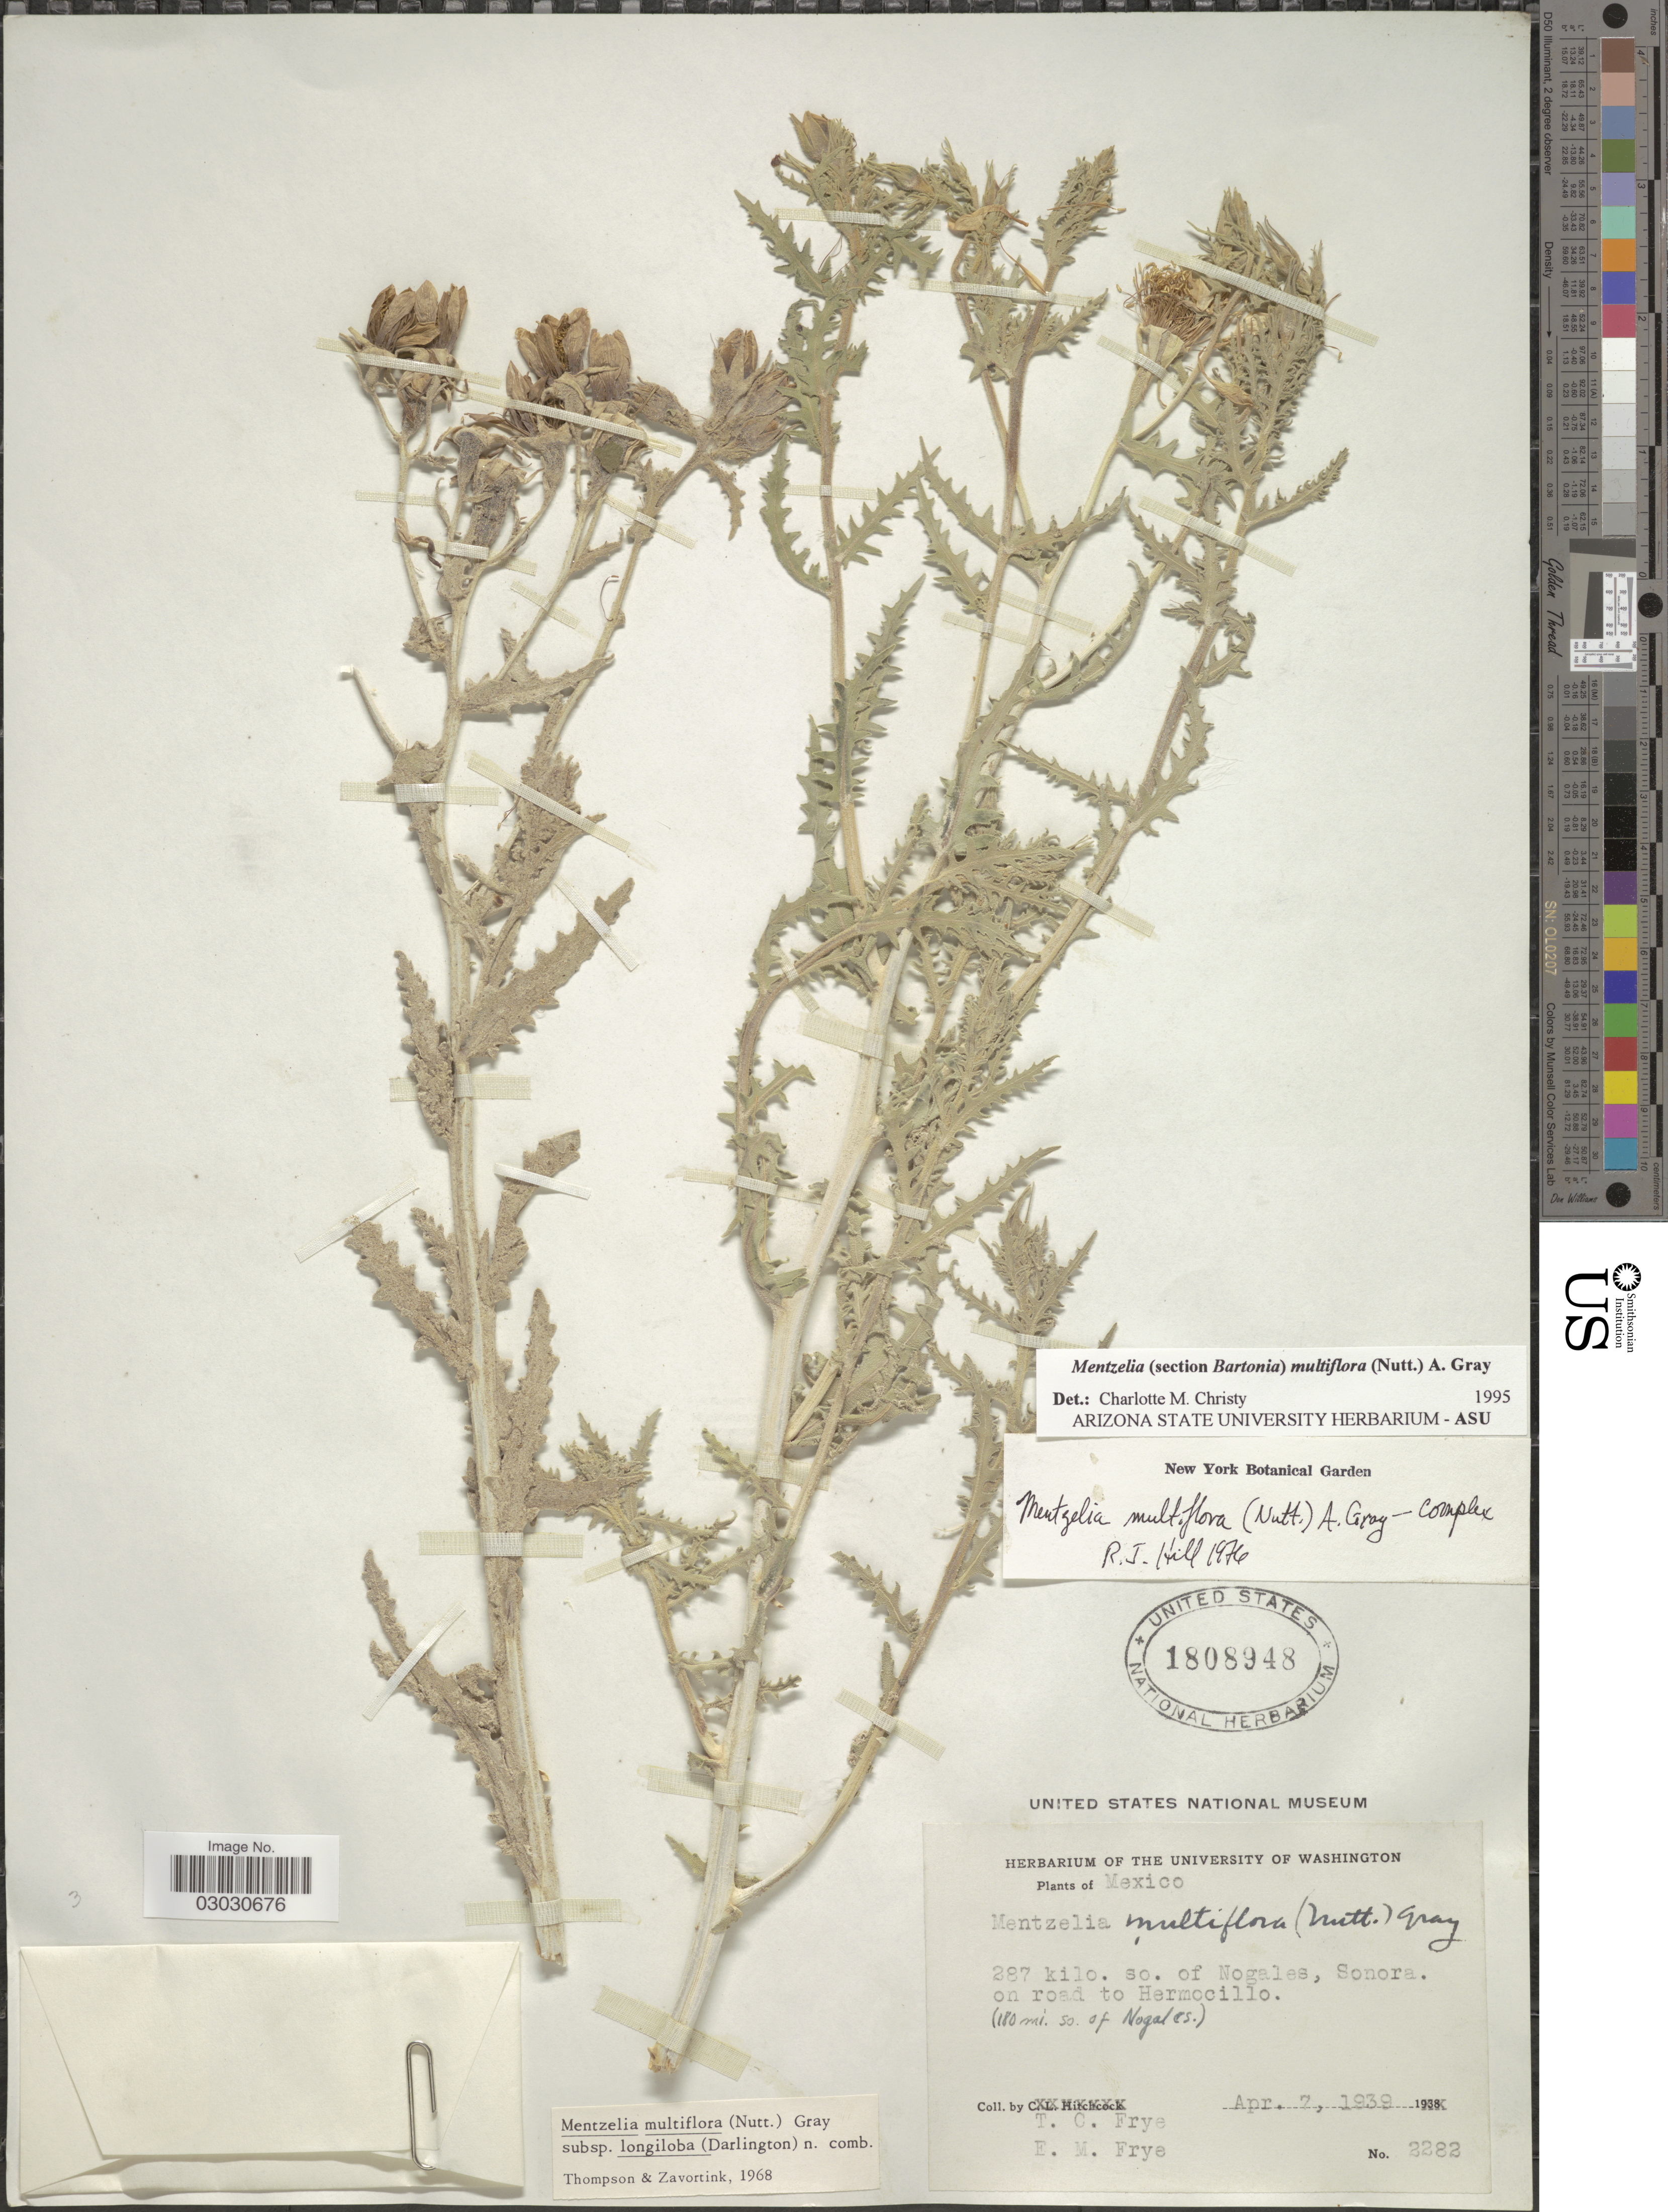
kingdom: Plantae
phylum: Tracheophyta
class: Magnoliopsida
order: Cornales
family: Loasaceae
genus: Mentzelia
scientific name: Mentzelia multiflora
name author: (Nutt.) A. Gray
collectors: T. C. Frye & E. Frye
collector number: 2282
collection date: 1939-04-07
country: Mexico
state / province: Sonora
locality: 287 kilo. so. of Nogales, Sonora. On road to Hermocillo. (180 mi. so. of Nogales.).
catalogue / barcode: US 1808948